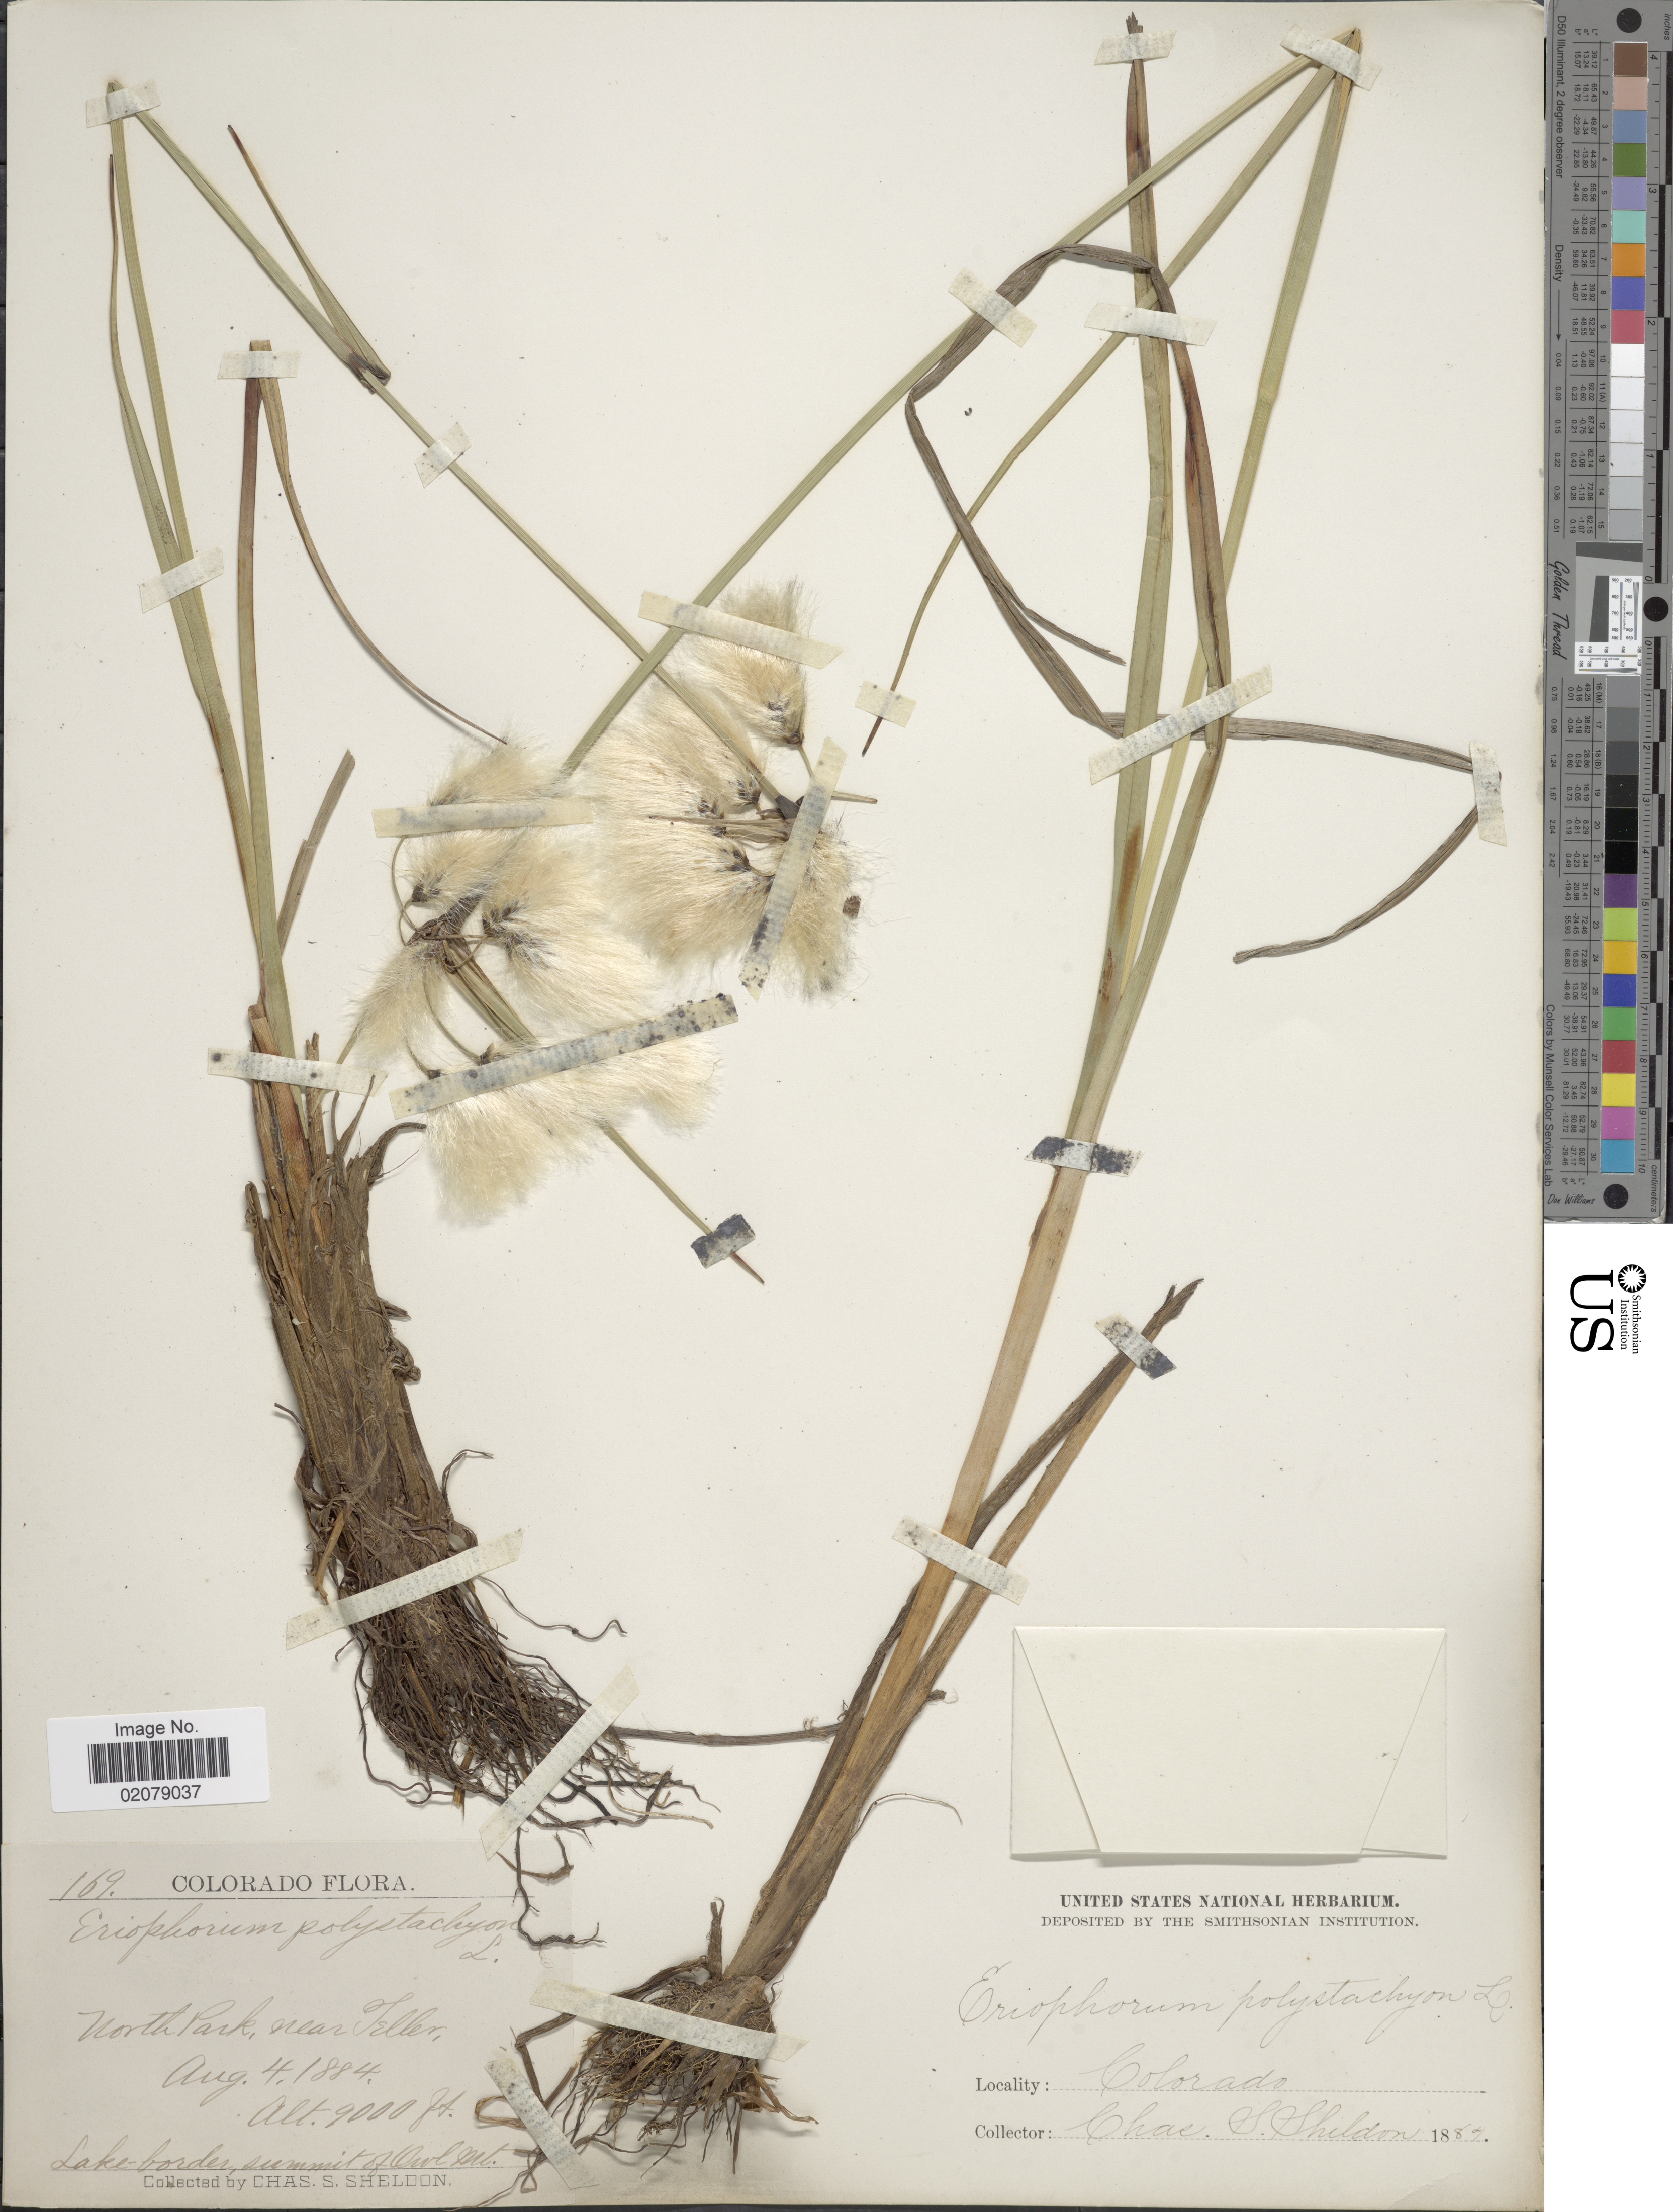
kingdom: Plantae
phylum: Tracheophyta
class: Liliopsida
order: Poales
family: Cyperaceae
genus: Eriophorum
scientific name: Eriophorum viridicarinatum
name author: (Englem.) Fernald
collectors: C. S. Sheldon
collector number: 169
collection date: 1884-08-04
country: United States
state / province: Colorado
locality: North Park, near Teller, Lake-border, summit of Owl Mt.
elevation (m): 2743